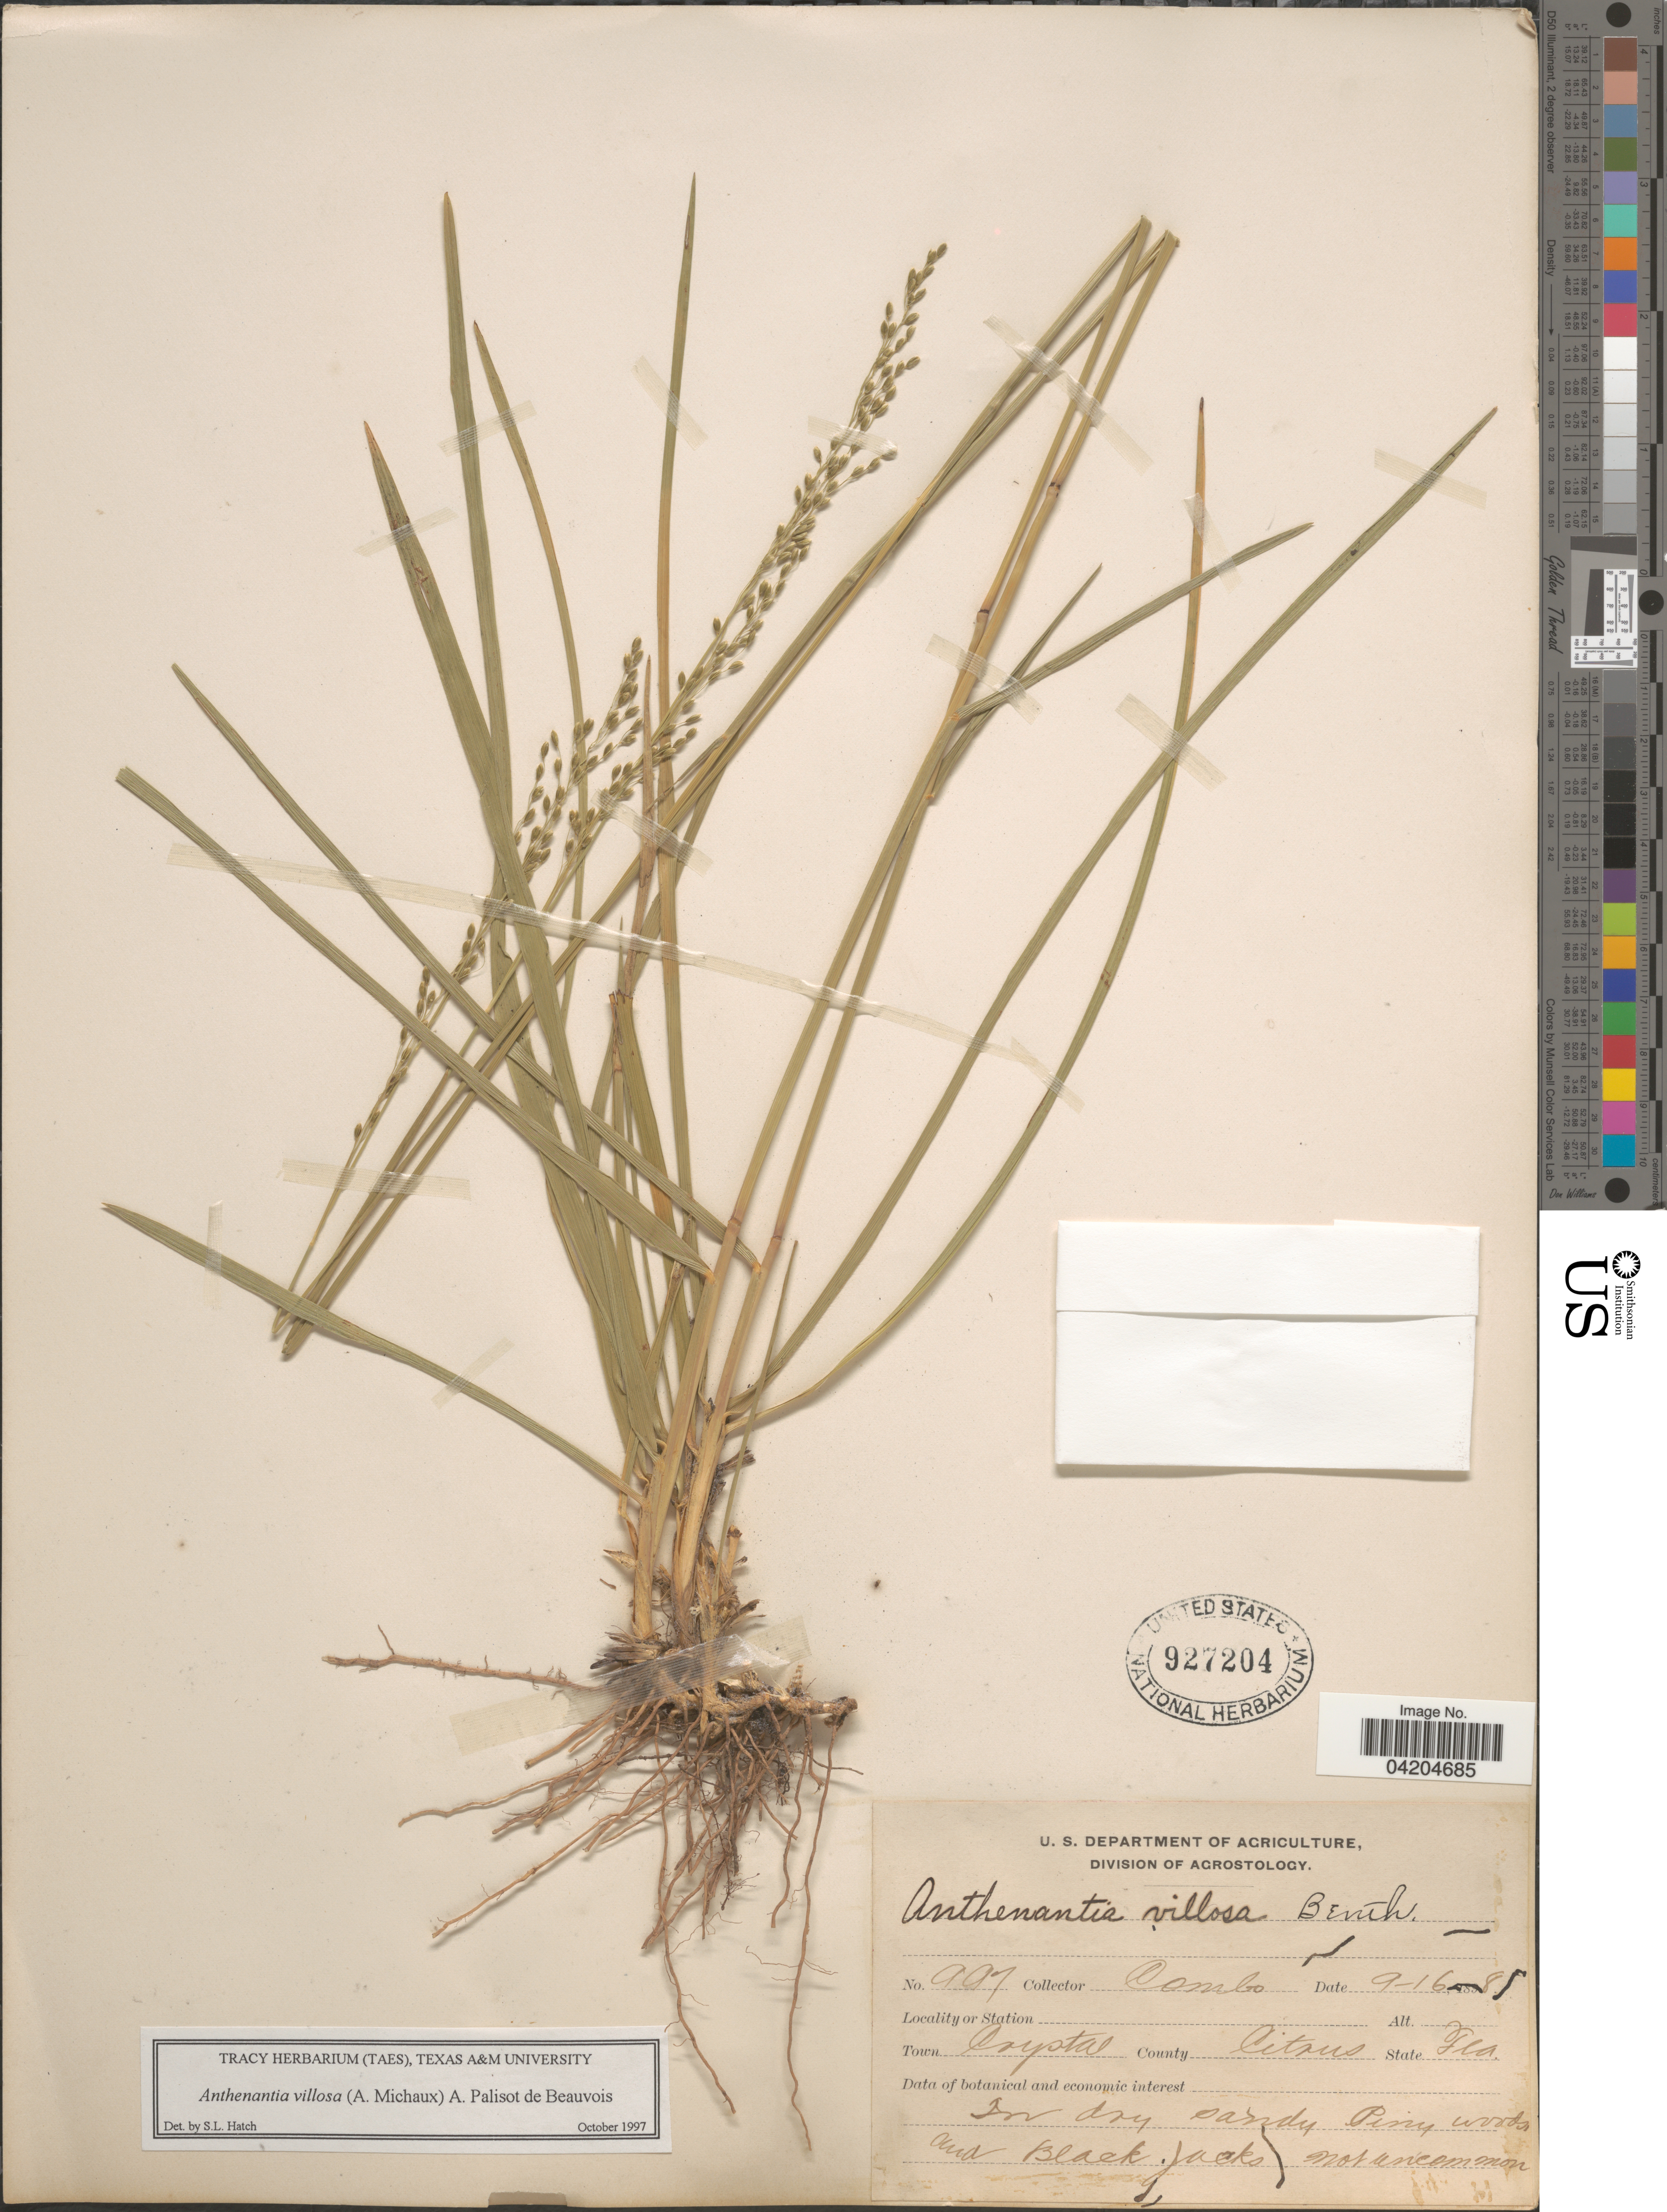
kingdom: Plantae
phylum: Tracheophyta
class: Liliopsida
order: Poales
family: Poaceae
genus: Anthaenantia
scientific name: Anthaenantia villosa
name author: (Michx.) P. Beauv.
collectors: -. Combs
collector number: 997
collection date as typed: Transcribed d/m/y: 16/9/85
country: United States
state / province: Florida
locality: Town Crystal. County Citrus.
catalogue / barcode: US 927204